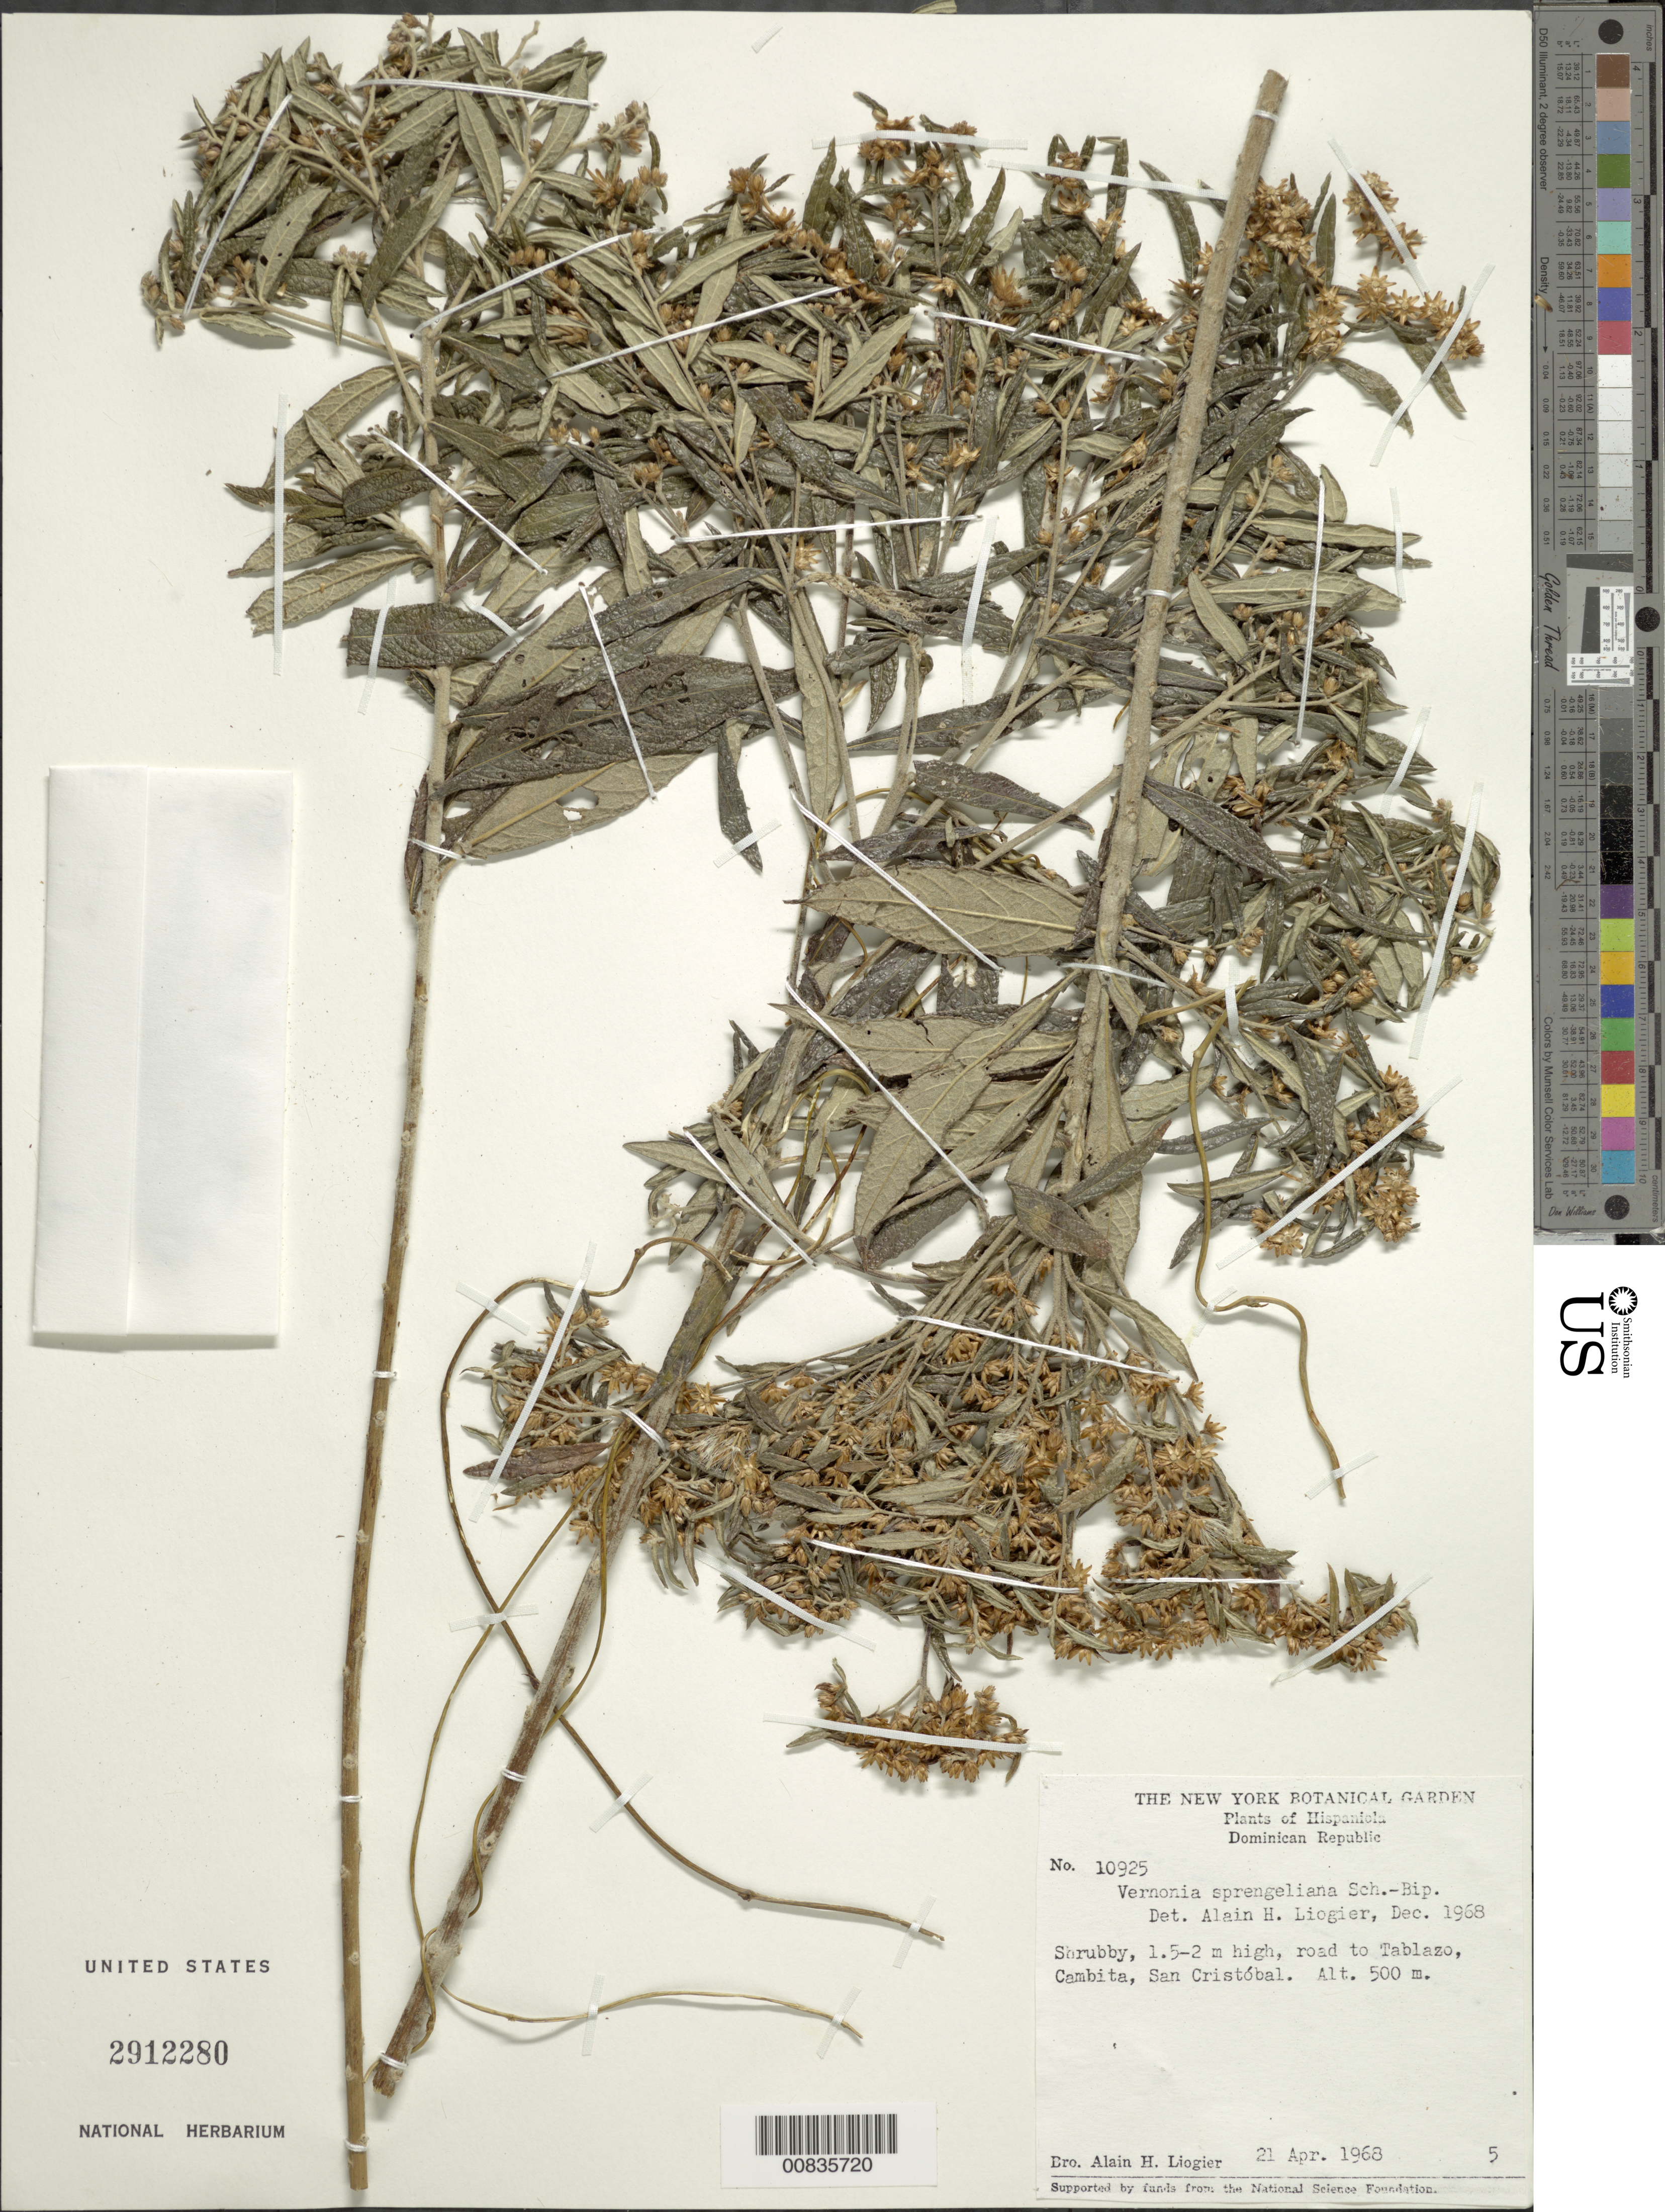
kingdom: Plantae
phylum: Tracheophyta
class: Magnoliopsida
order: Asterales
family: Asteraceae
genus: Lepidaploa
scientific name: Lepidaploa sprengeliana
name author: (Sch. Bip.) H. Rob.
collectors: A. H. Liogier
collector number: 10925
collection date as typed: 21 Apr 1968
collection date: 1968-04-21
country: Dominican Republic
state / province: San Cristobal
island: Hispaniola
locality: Road to Tablazo, Cambito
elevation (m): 500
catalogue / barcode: US 2912280